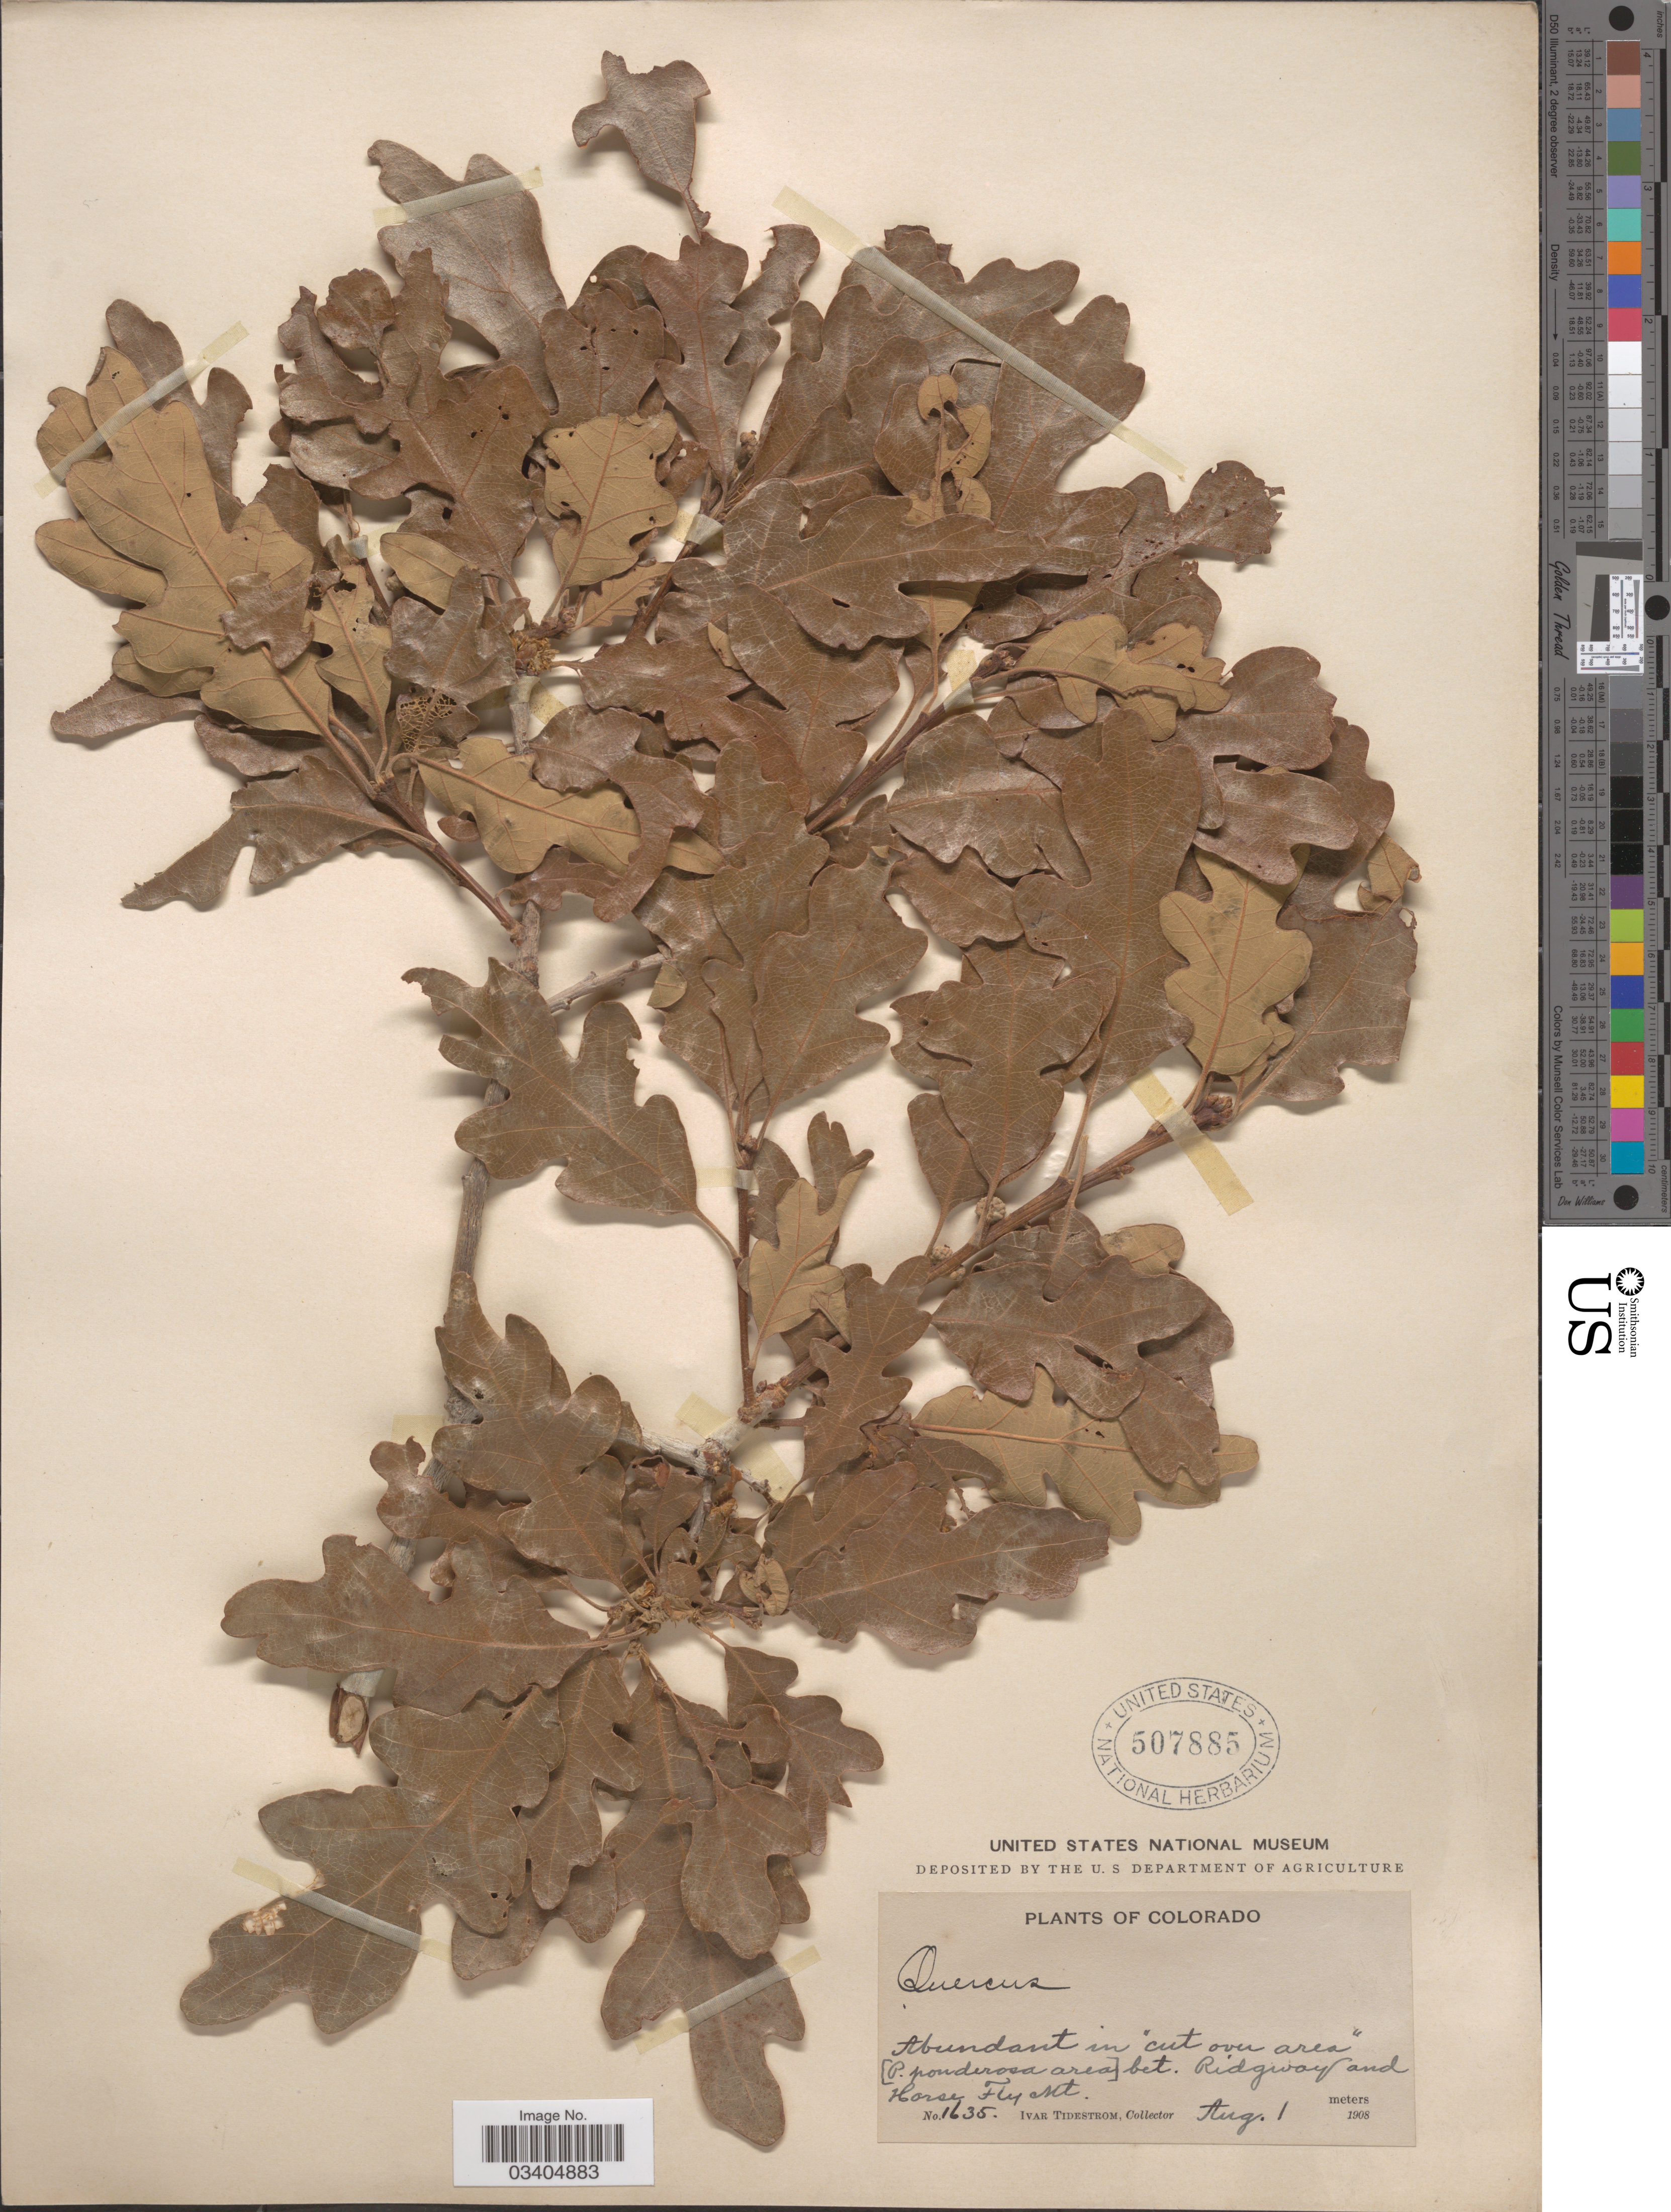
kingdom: Plantae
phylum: Tracheophyta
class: Magnoliopsida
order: Fagales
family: Fagaceae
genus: Quercus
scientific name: Quercus gambelii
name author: Nutt.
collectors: I. F. Tidestrom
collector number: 1635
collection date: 1908-08-01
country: United States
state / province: Colorado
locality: Bet. Ridgway and Horse Fly Mt.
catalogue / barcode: US 507885